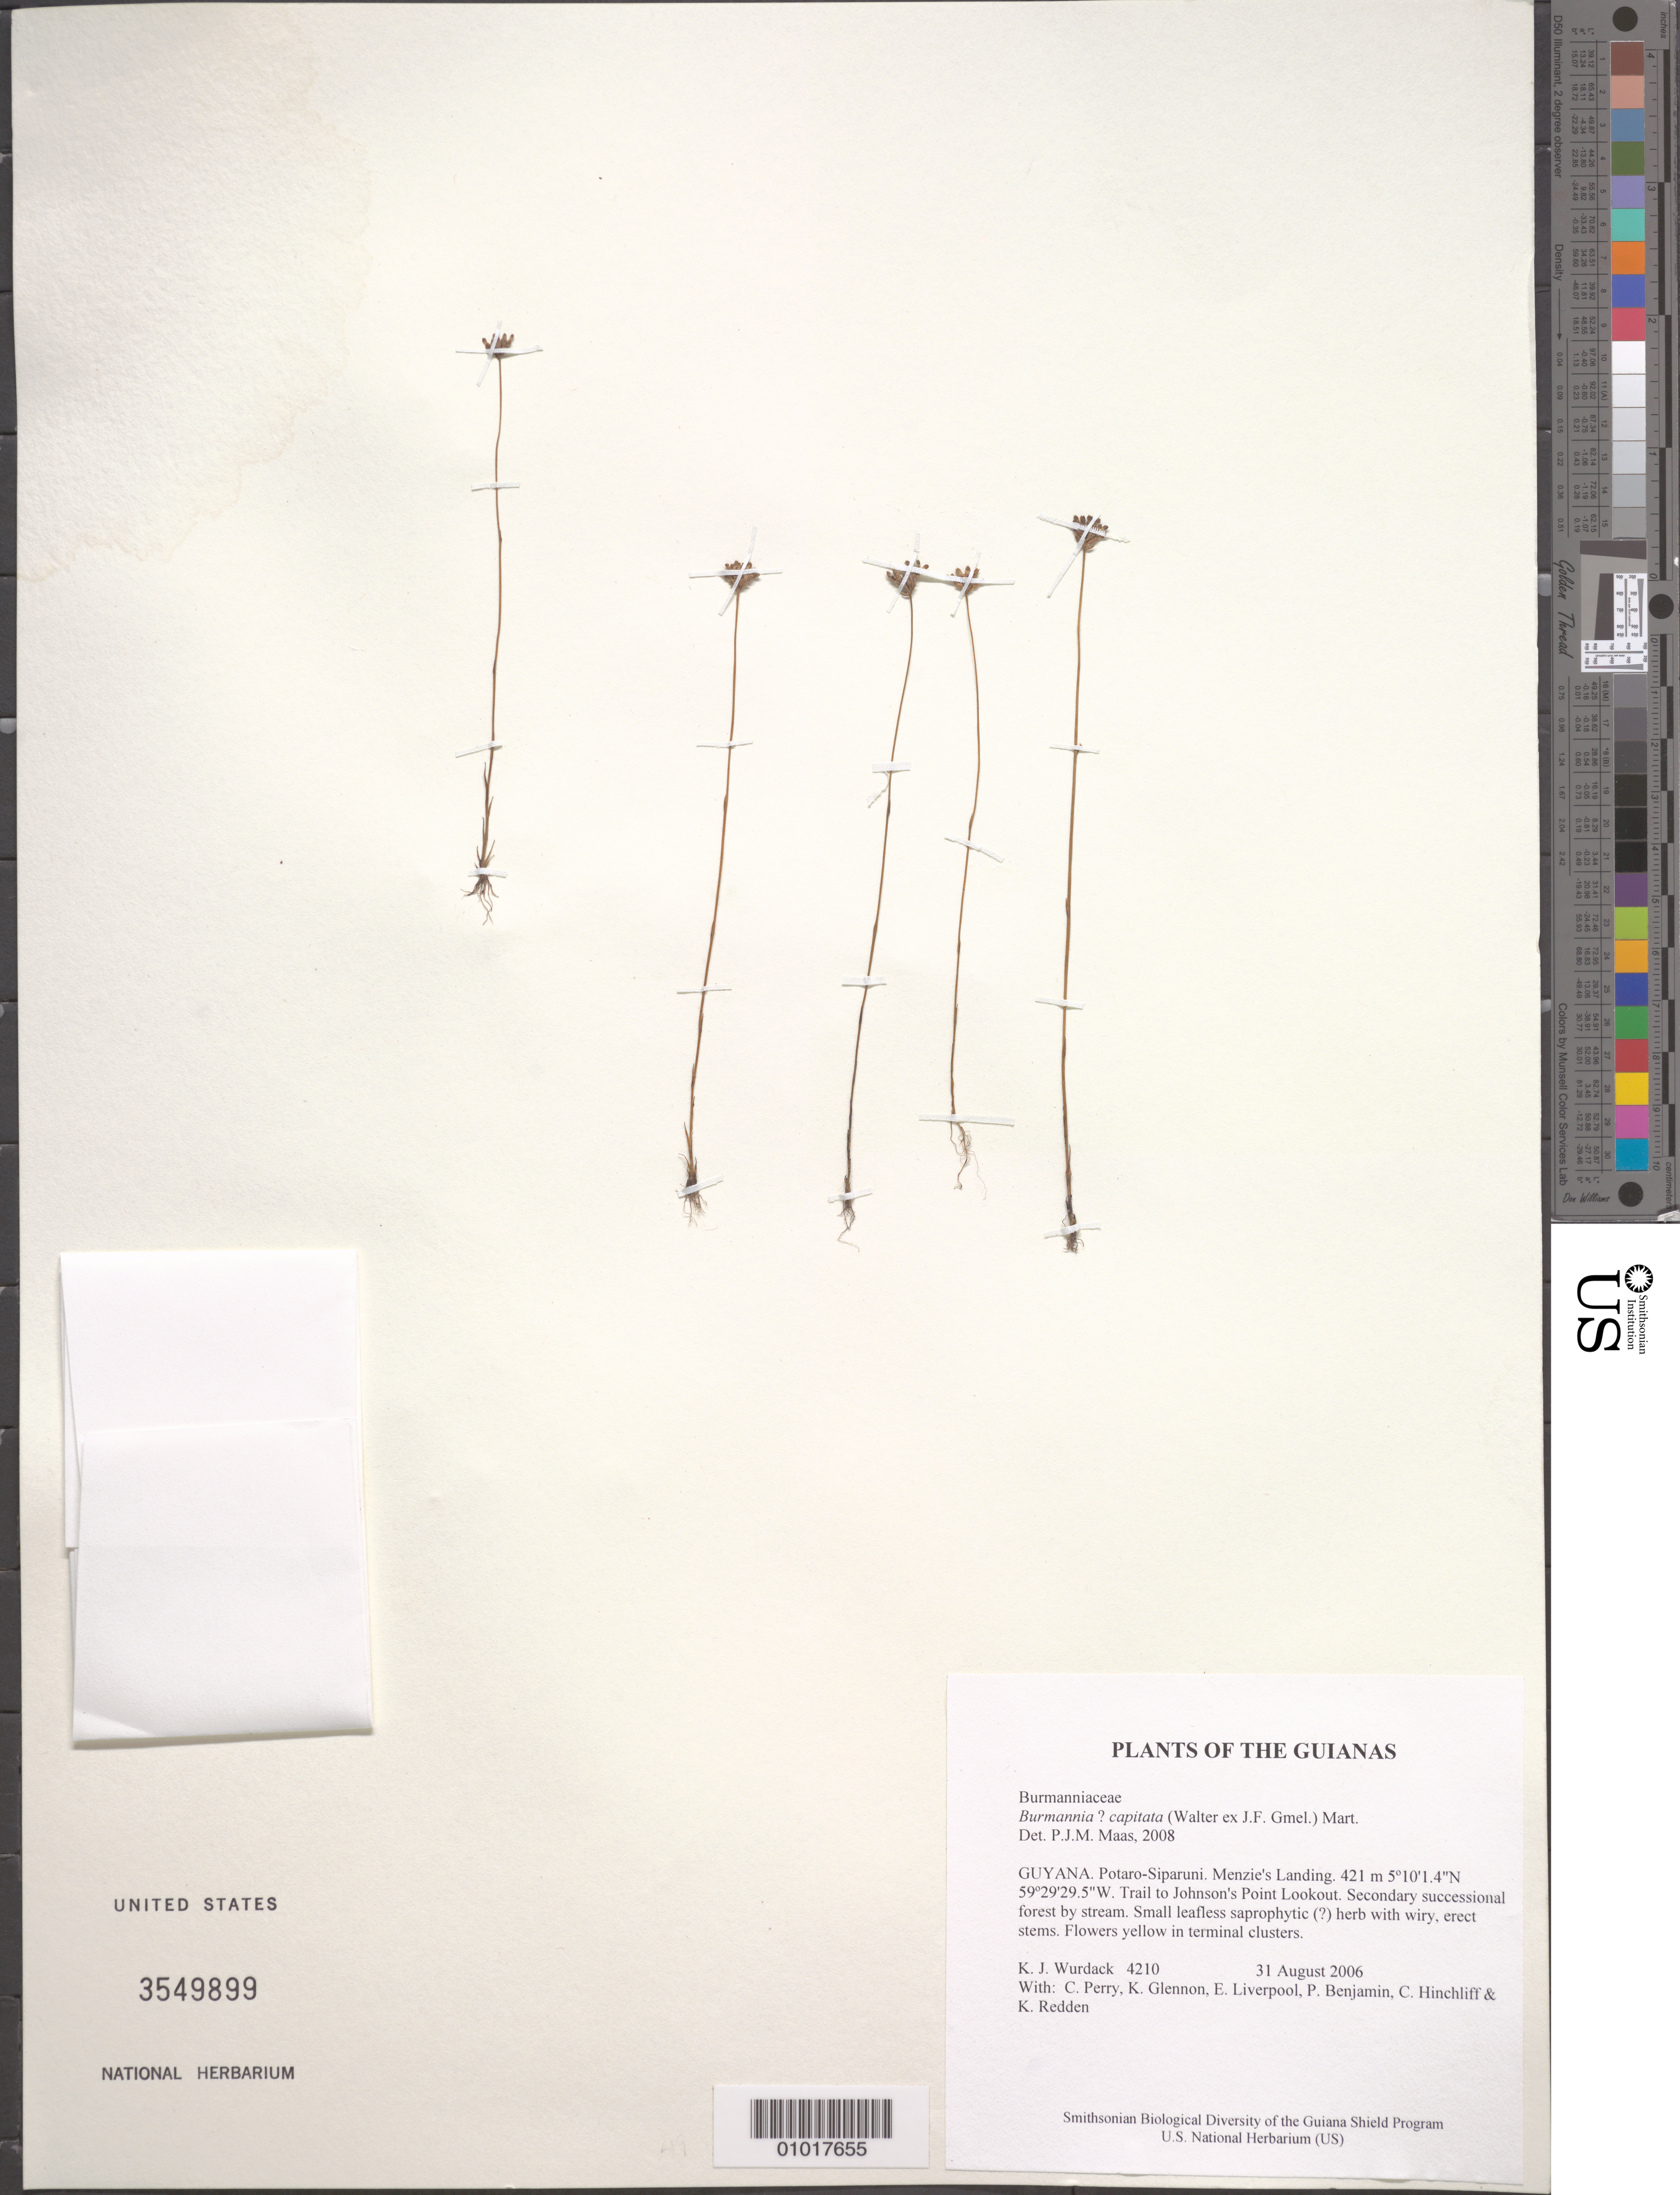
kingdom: Plantae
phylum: Tracheophyta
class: Liliopsida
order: Dioscoreales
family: Burmanniaceae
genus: Burmannia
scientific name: Burmannia capitata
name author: (Walter ex J.F. Gmel.) Mart.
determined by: Maas, Paul J. M.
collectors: K. Wurdack, C. Perry, K. Glennon, E. Liverpool, P. Benjamin, C. E. Hinchliff & K. M. Redden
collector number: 4210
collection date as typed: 31 August 2006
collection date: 2006-08-31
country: Guyana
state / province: Potaro-Siparuni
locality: Menzie's Landing. Trail to Johnson's Point Lookout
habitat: Secondary successional forest by stream.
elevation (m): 421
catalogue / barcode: US 3549899